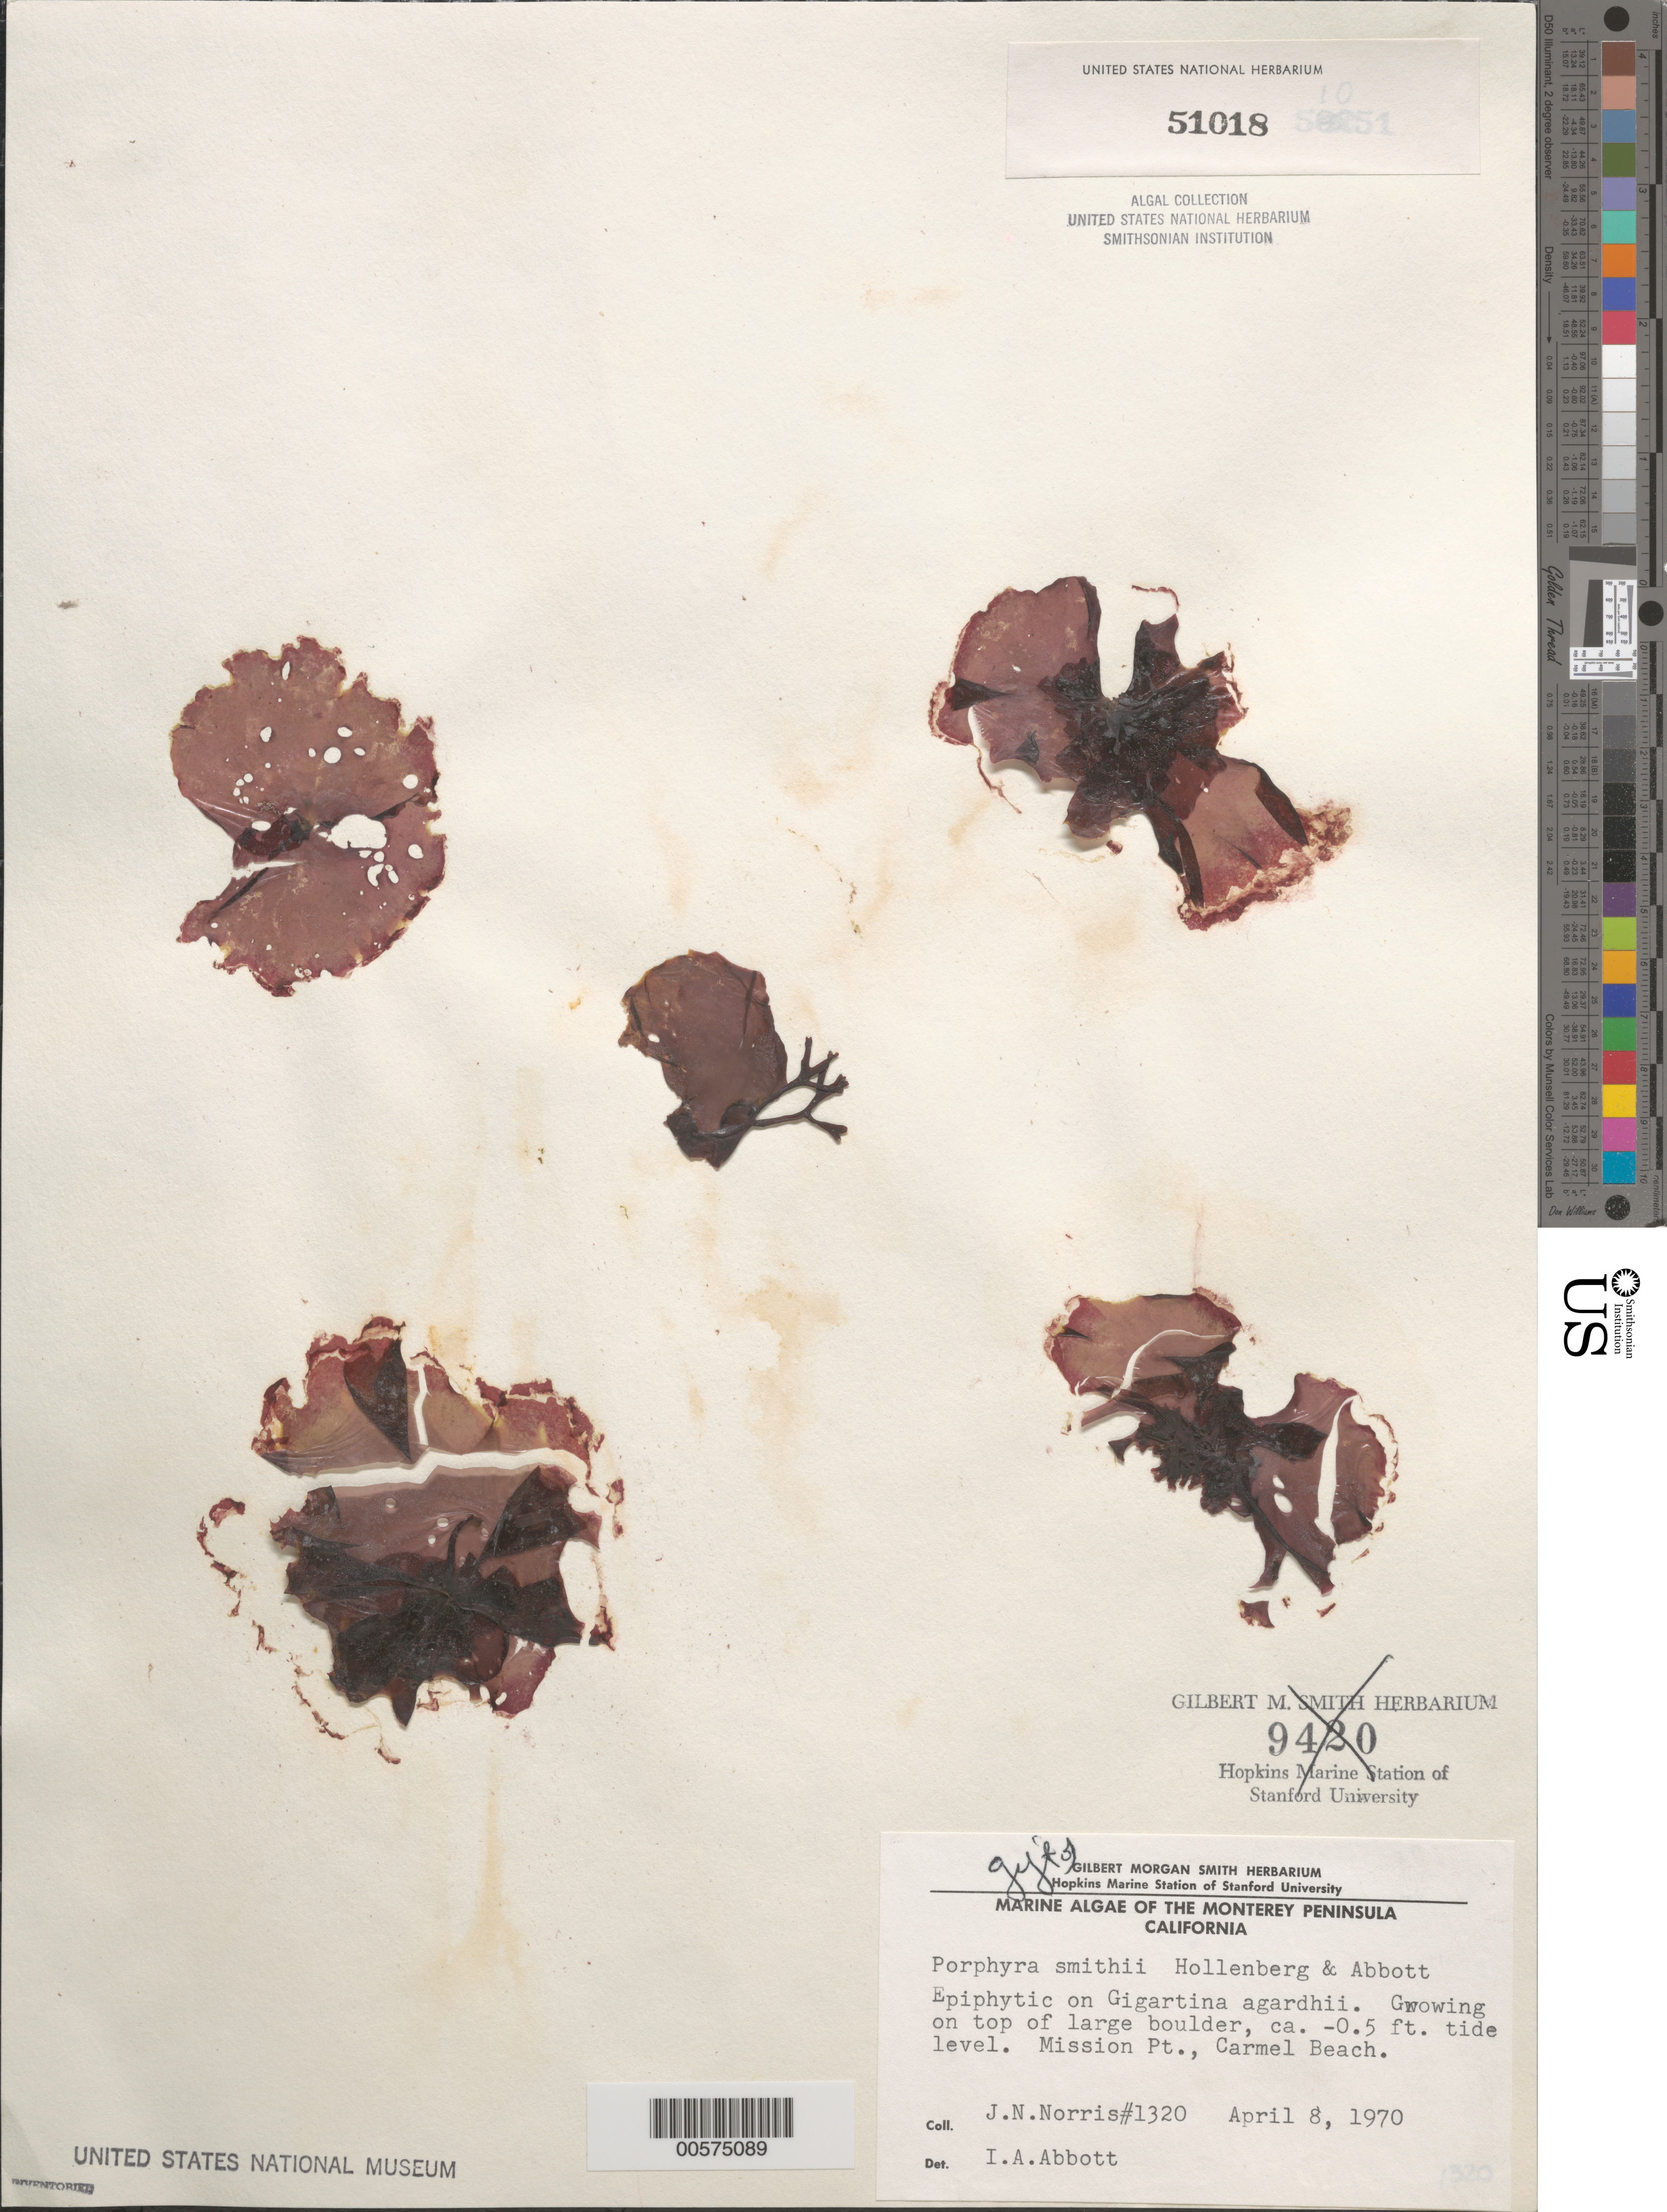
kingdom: Plantae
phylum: Rhodophyta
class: Bangiophyceae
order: Bangiales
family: Bangiaceae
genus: Pyropia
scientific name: Pyropia smithii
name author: (Hollenb. & I.A. Abbott) S.C. Lindstrom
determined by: Algae name updating Project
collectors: J. N. Norris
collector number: JN-1320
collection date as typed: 08 Apr 1970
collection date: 1970-04-08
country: United States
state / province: California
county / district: Monterey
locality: Mission Point, Carmel Beach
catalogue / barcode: US 51018